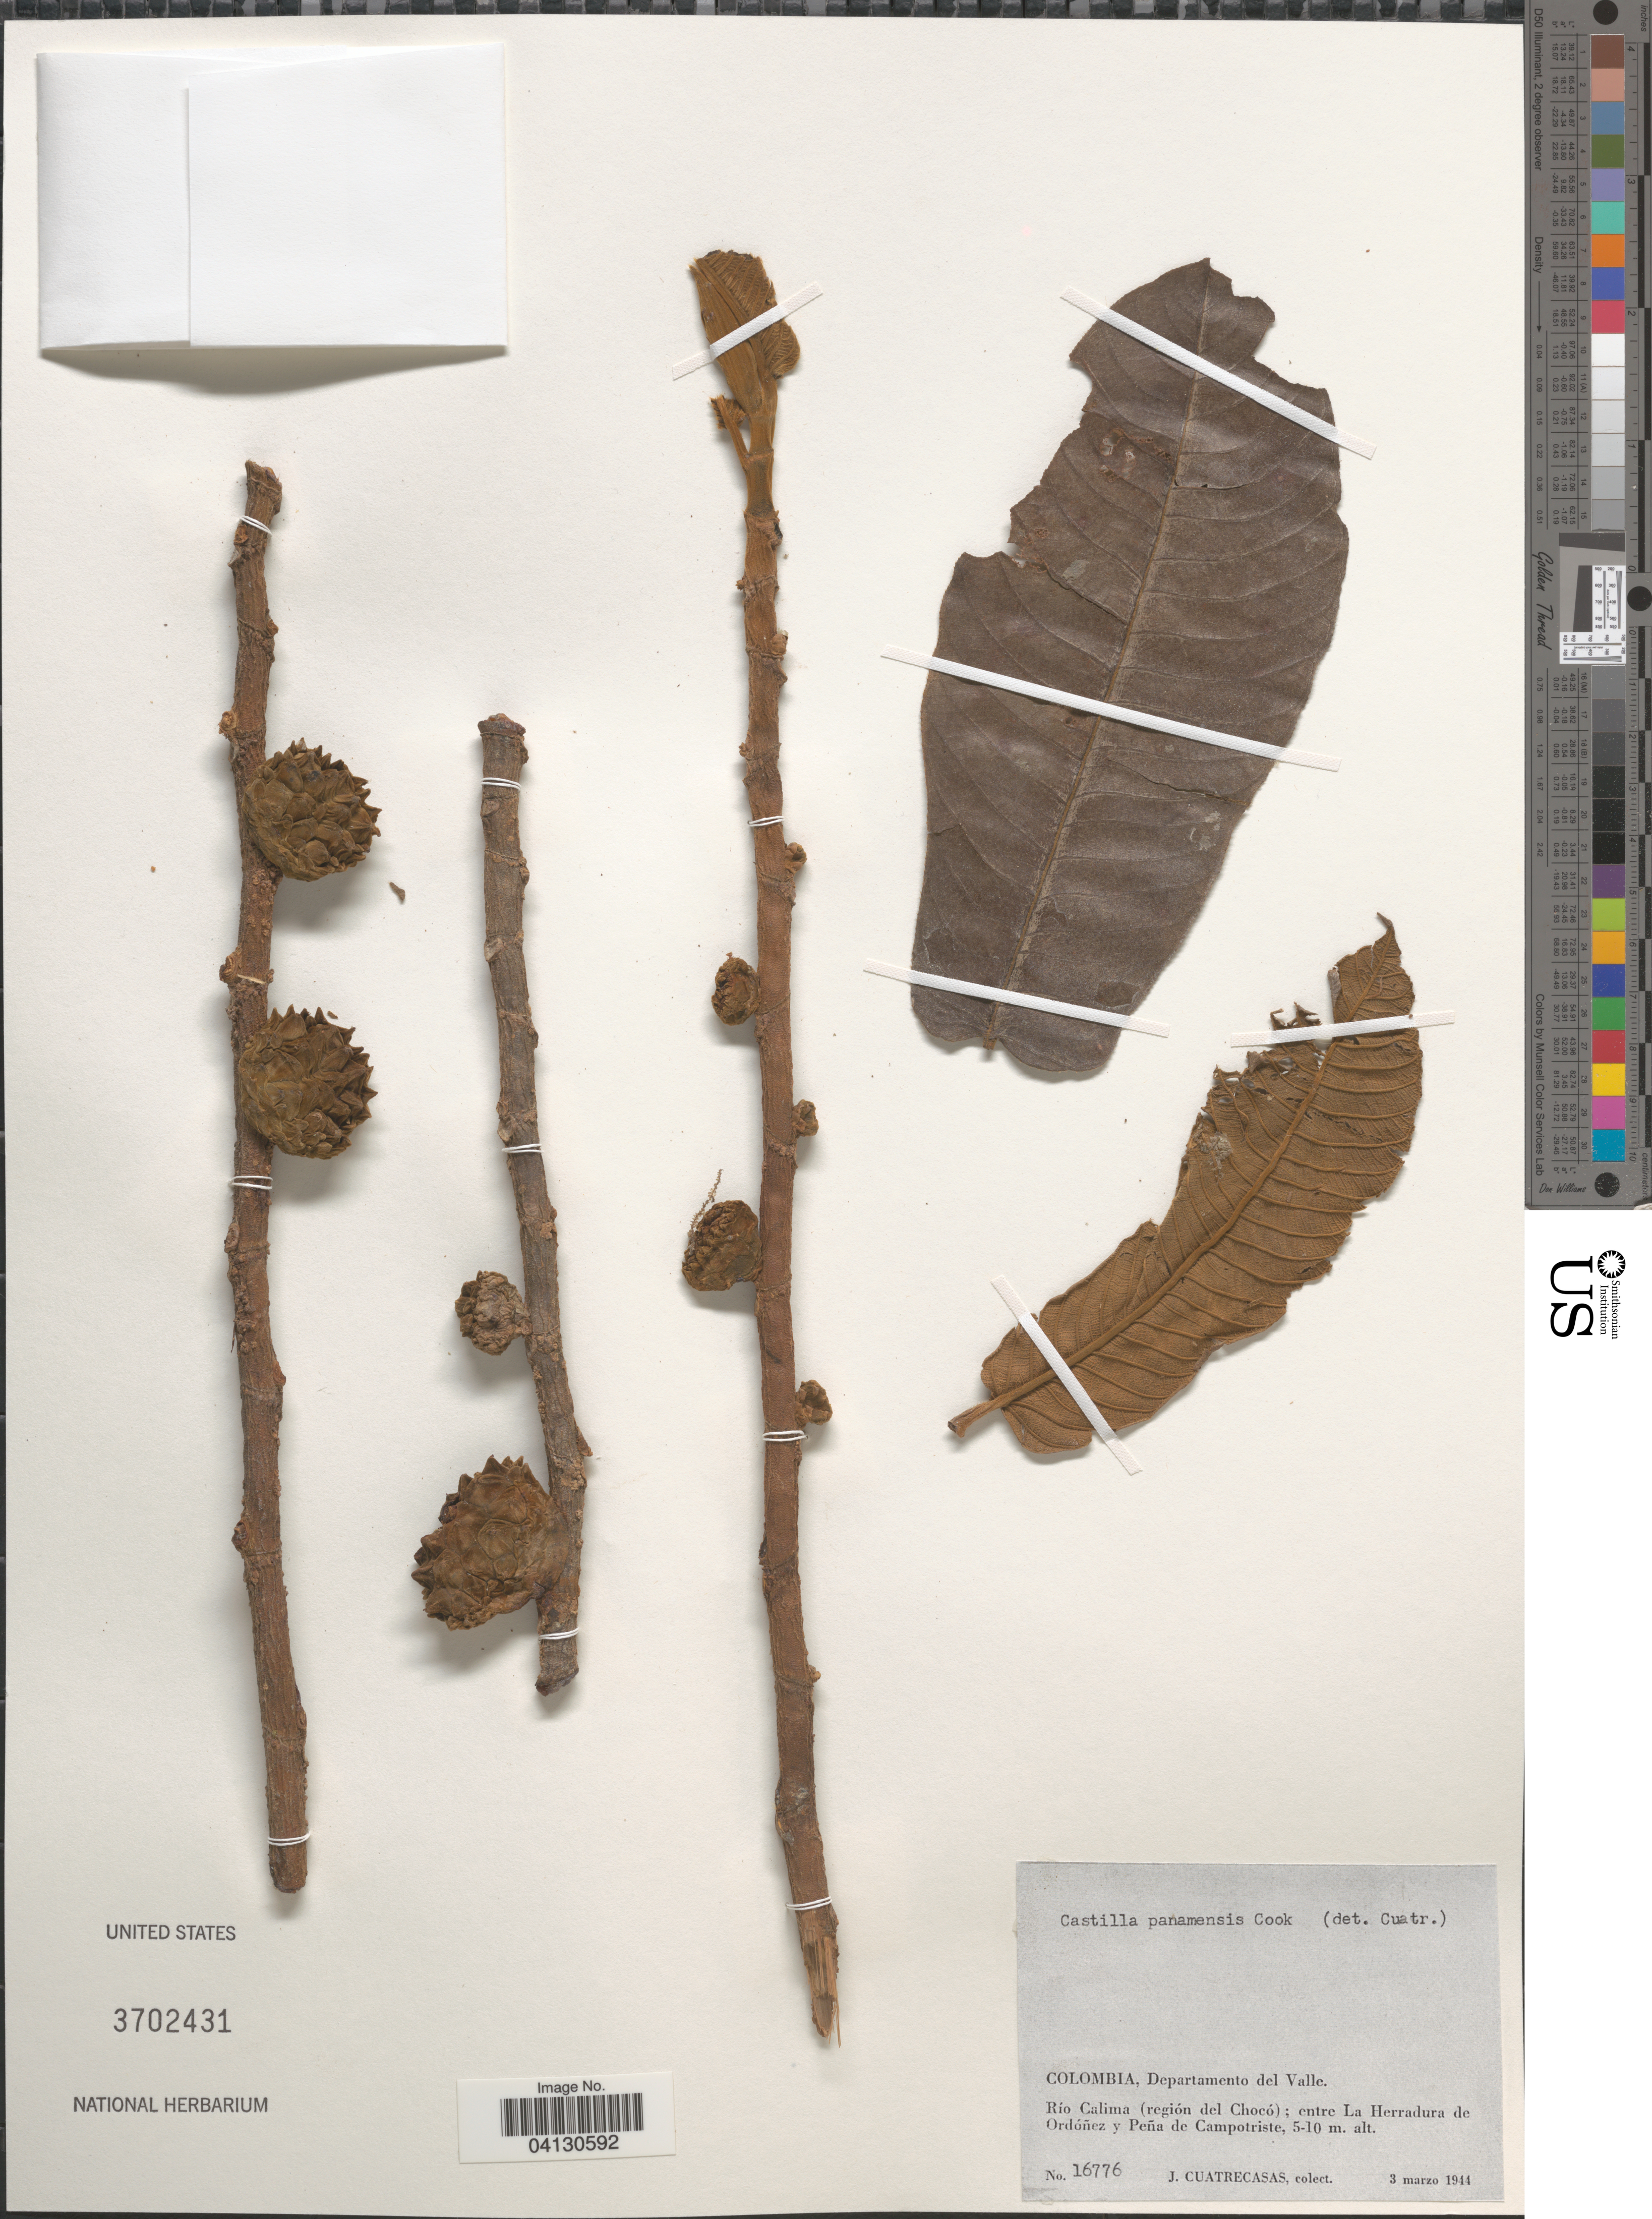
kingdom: Plantae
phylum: Tracheophyta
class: Magnoliopsida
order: Rosales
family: Moraceae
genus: Castilla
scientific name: Castilla panamensis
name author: O.F. Cook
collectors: J. Cuatrecasas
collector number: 16776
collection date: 1944-03-03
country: Colombia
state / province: Valle del Cauca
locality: Departamento del Valle. Río Calima (región del Chocó); entre La Herradura de Ordóñez y Peña de Campotriste.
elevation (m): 5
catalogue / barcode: US 3702431